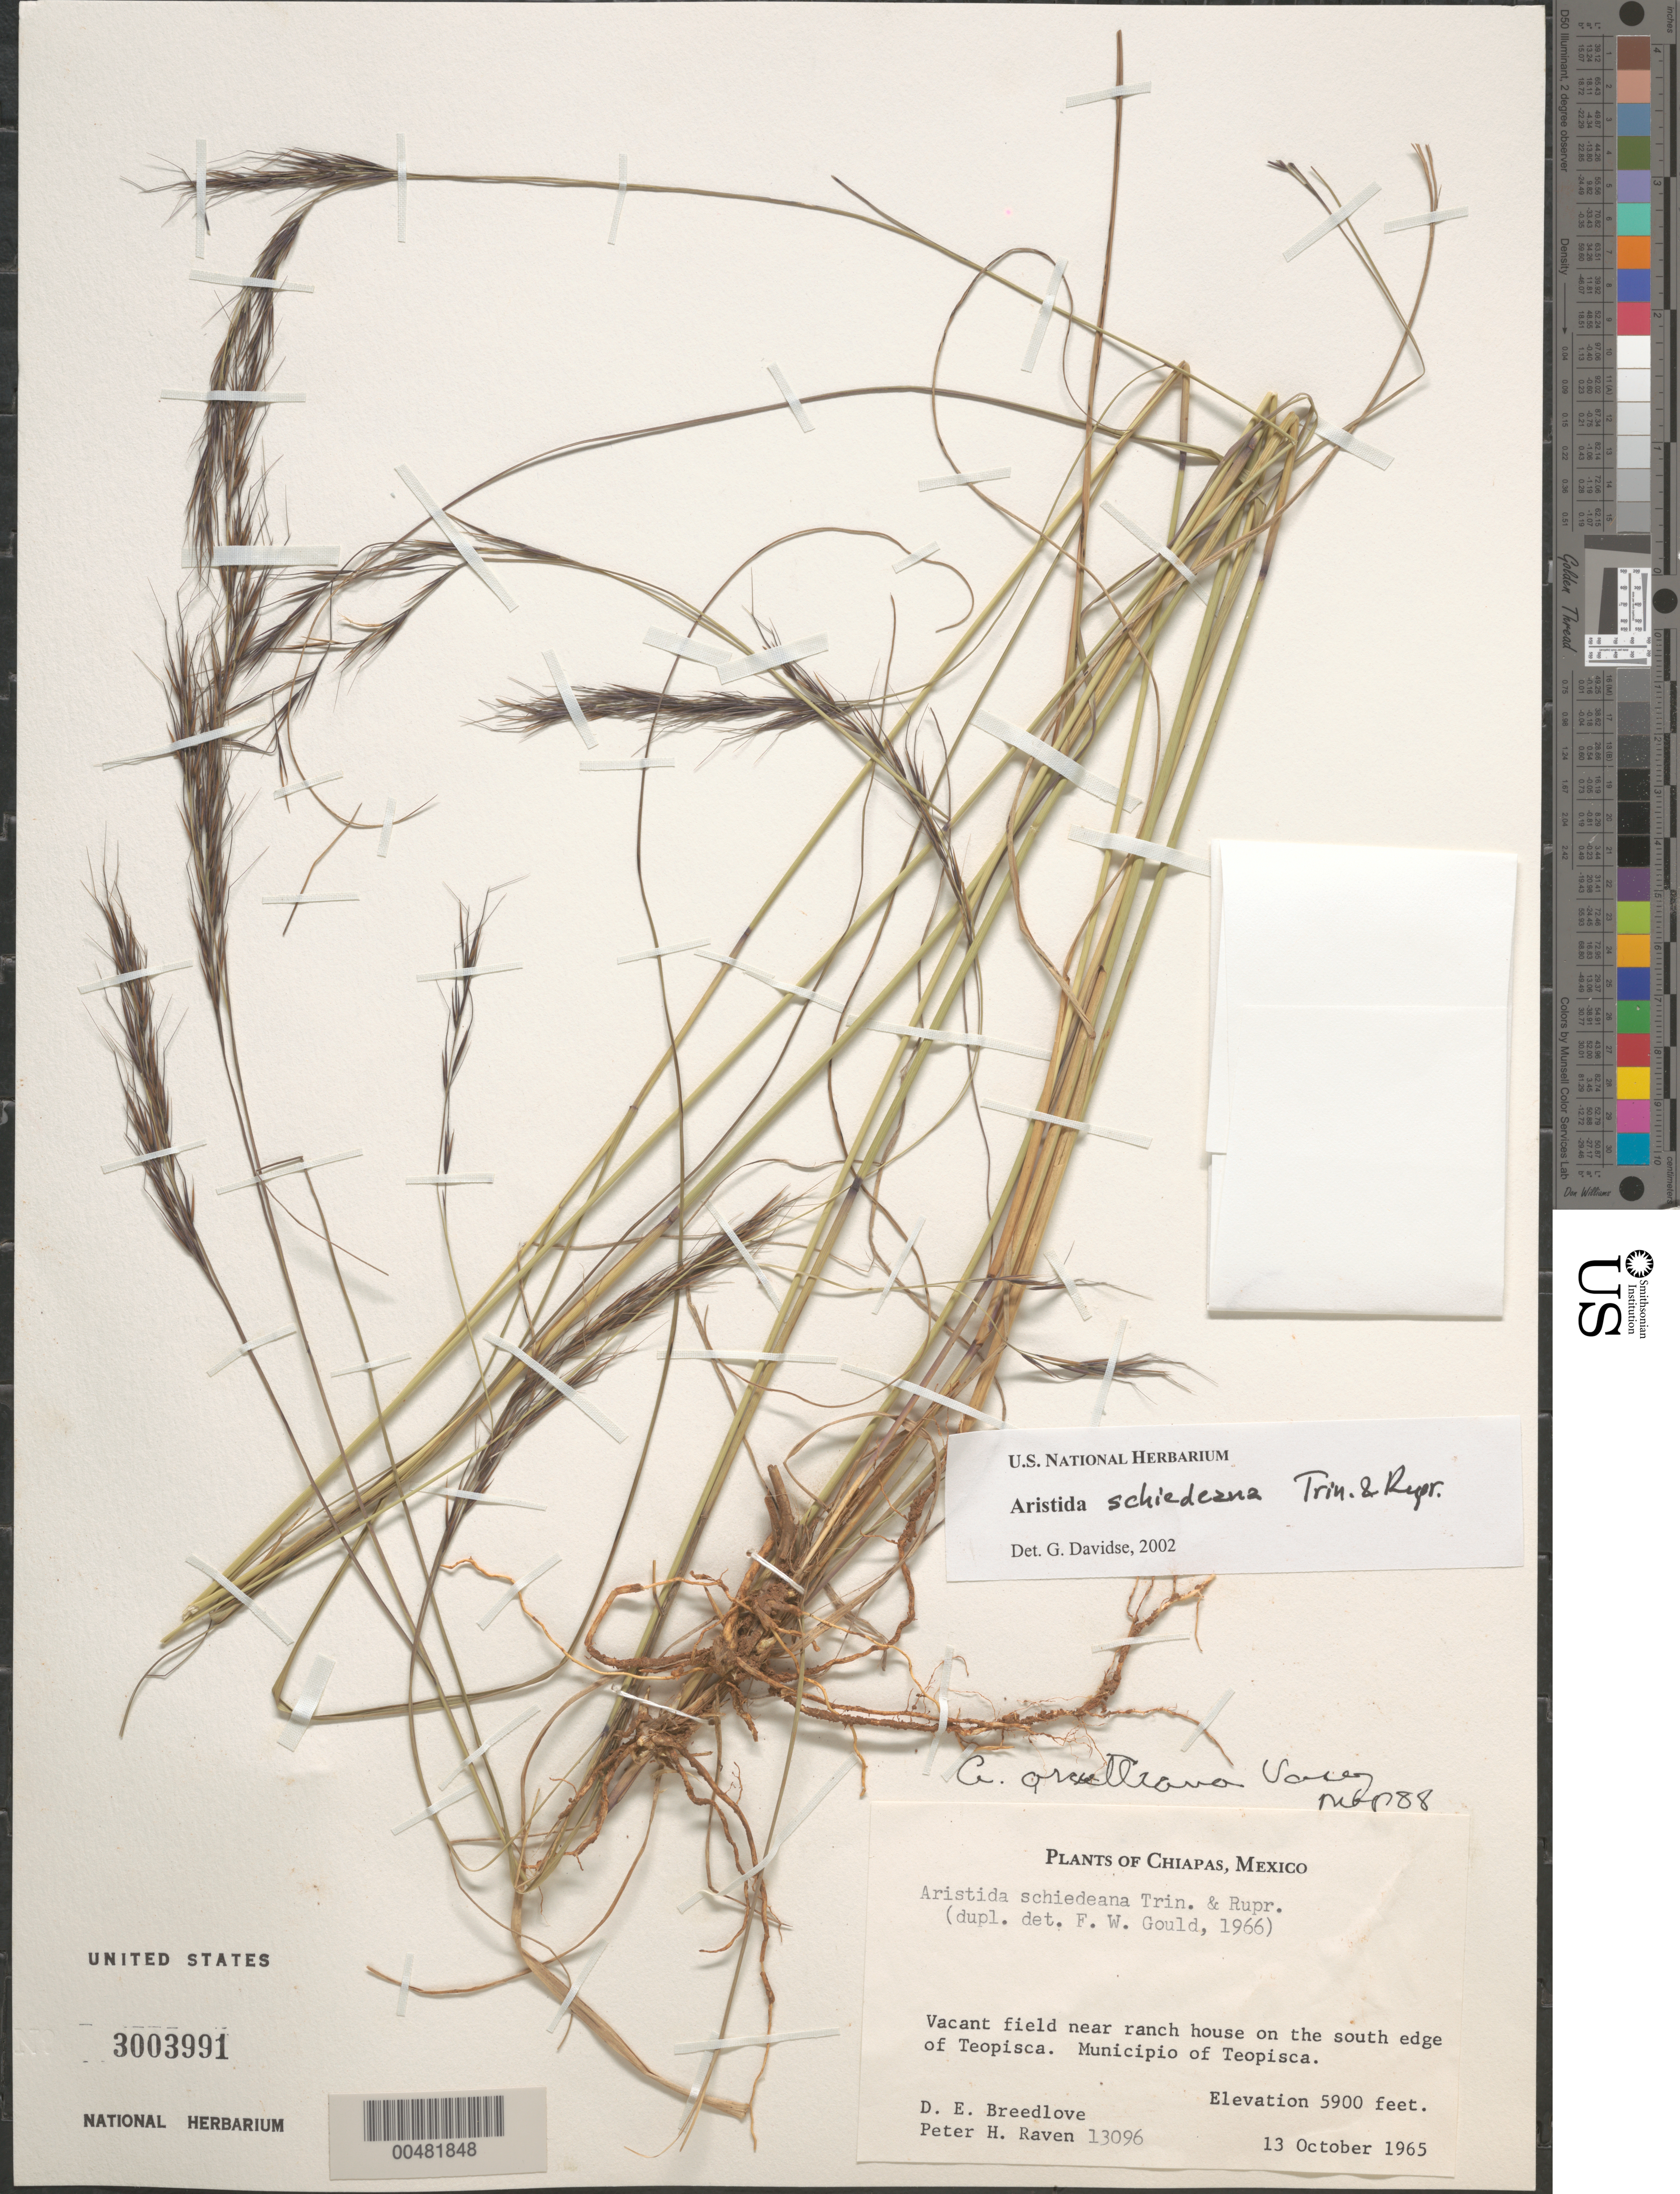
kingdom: Plantae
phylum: Tracheophyta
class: Liliopsida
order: Poales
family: Poaceae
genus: Aristida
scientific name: Aristida schiedeana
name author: Trin. & Rupr.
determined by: Gould, F. W.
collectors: D. E. Breedlove & P. H. Raven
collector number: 13096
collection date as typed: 13 Oct 1965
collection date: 1965-10-13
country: Mexico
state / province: Chiapas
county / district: Teopisca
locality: Vacant field near ranch house on the S edge of Teopisca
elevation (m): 1798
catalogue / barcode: US 3003991